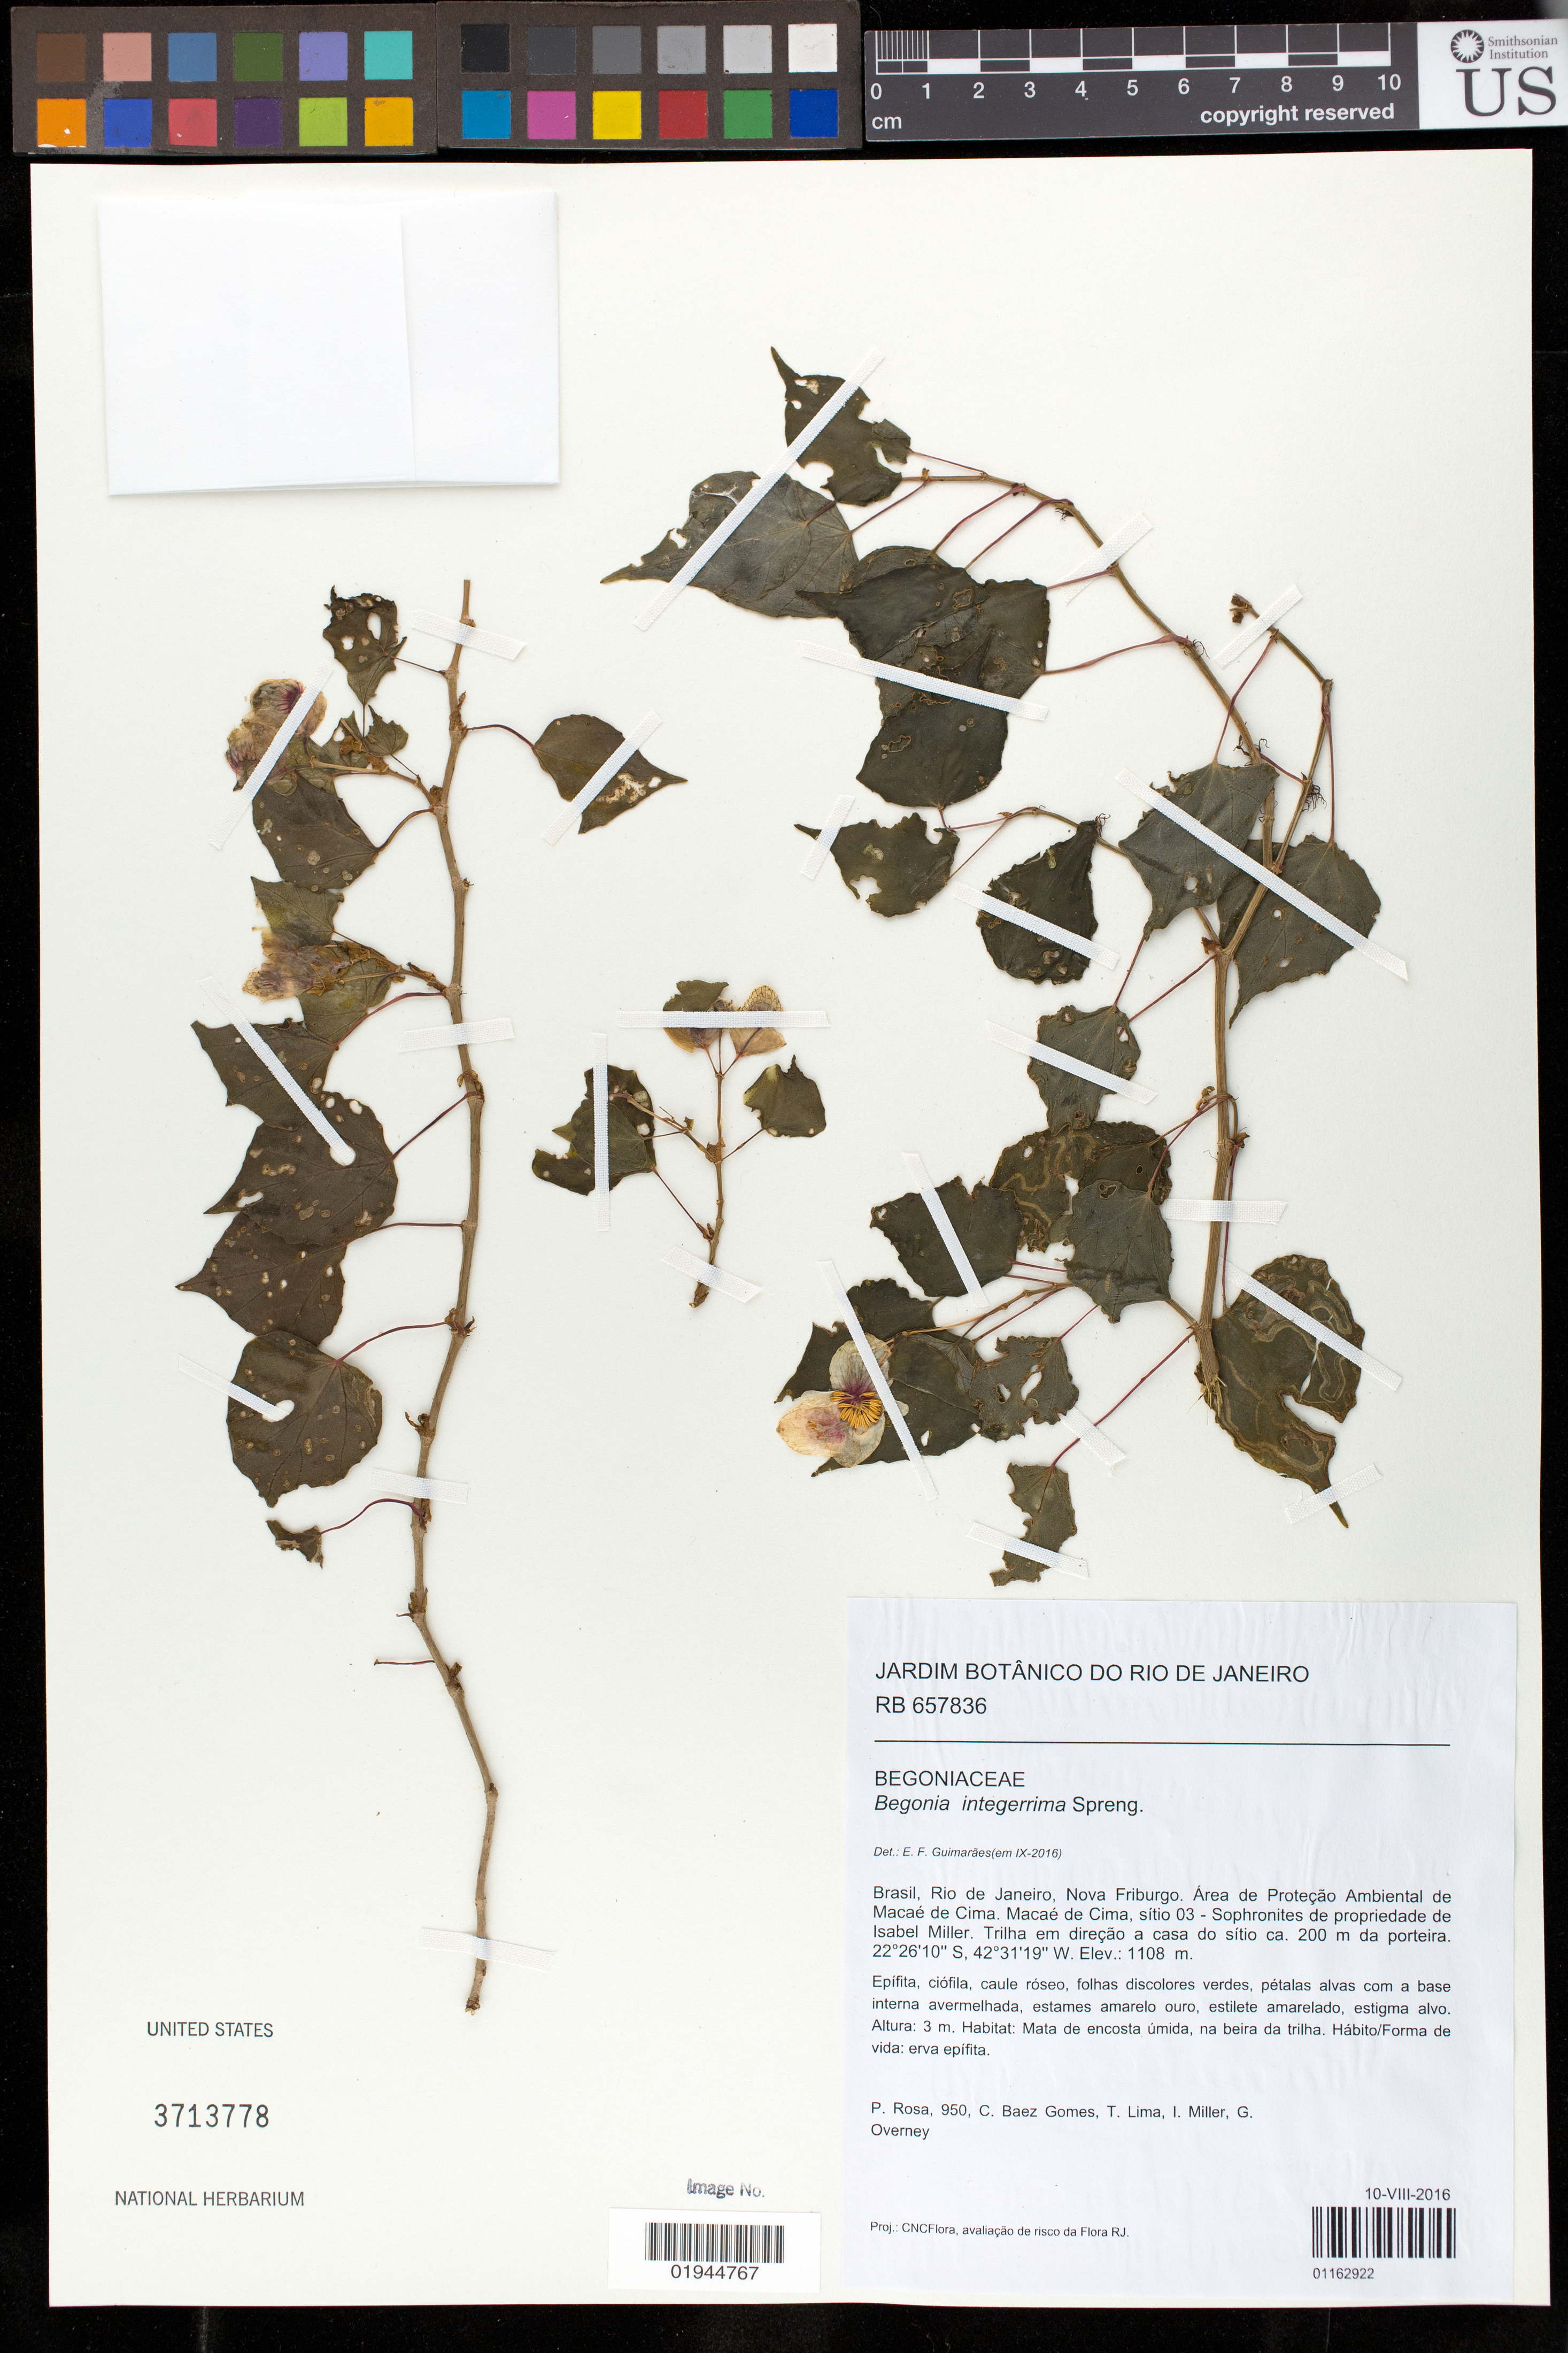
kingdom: Plantae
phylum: Tracheophyta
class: Magnoliopsida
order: Cucurbitales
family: Begoniaceae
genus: Begonia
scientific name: Begonia integerrima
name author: Spreng.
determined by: Guimarães, E. F.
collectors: P. Rosa, C. Baez, T. Lima, I. Miller & G. Overney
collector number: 950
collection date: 2016-08-10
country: Brazil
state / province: Rio de Janeiro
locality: Nova Friburgo. Area de Protecao Ambiental de Macae de Cima. Maceae de Cima, sitio 03- Sophronites de propiedade de Isabel Miller. Trilha em direcao a casa do sitio ca. 200m da porteira.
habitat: mata de encosta umida, na beira da trilha, erva epifita.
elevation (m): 1108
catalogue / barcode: US 3713778